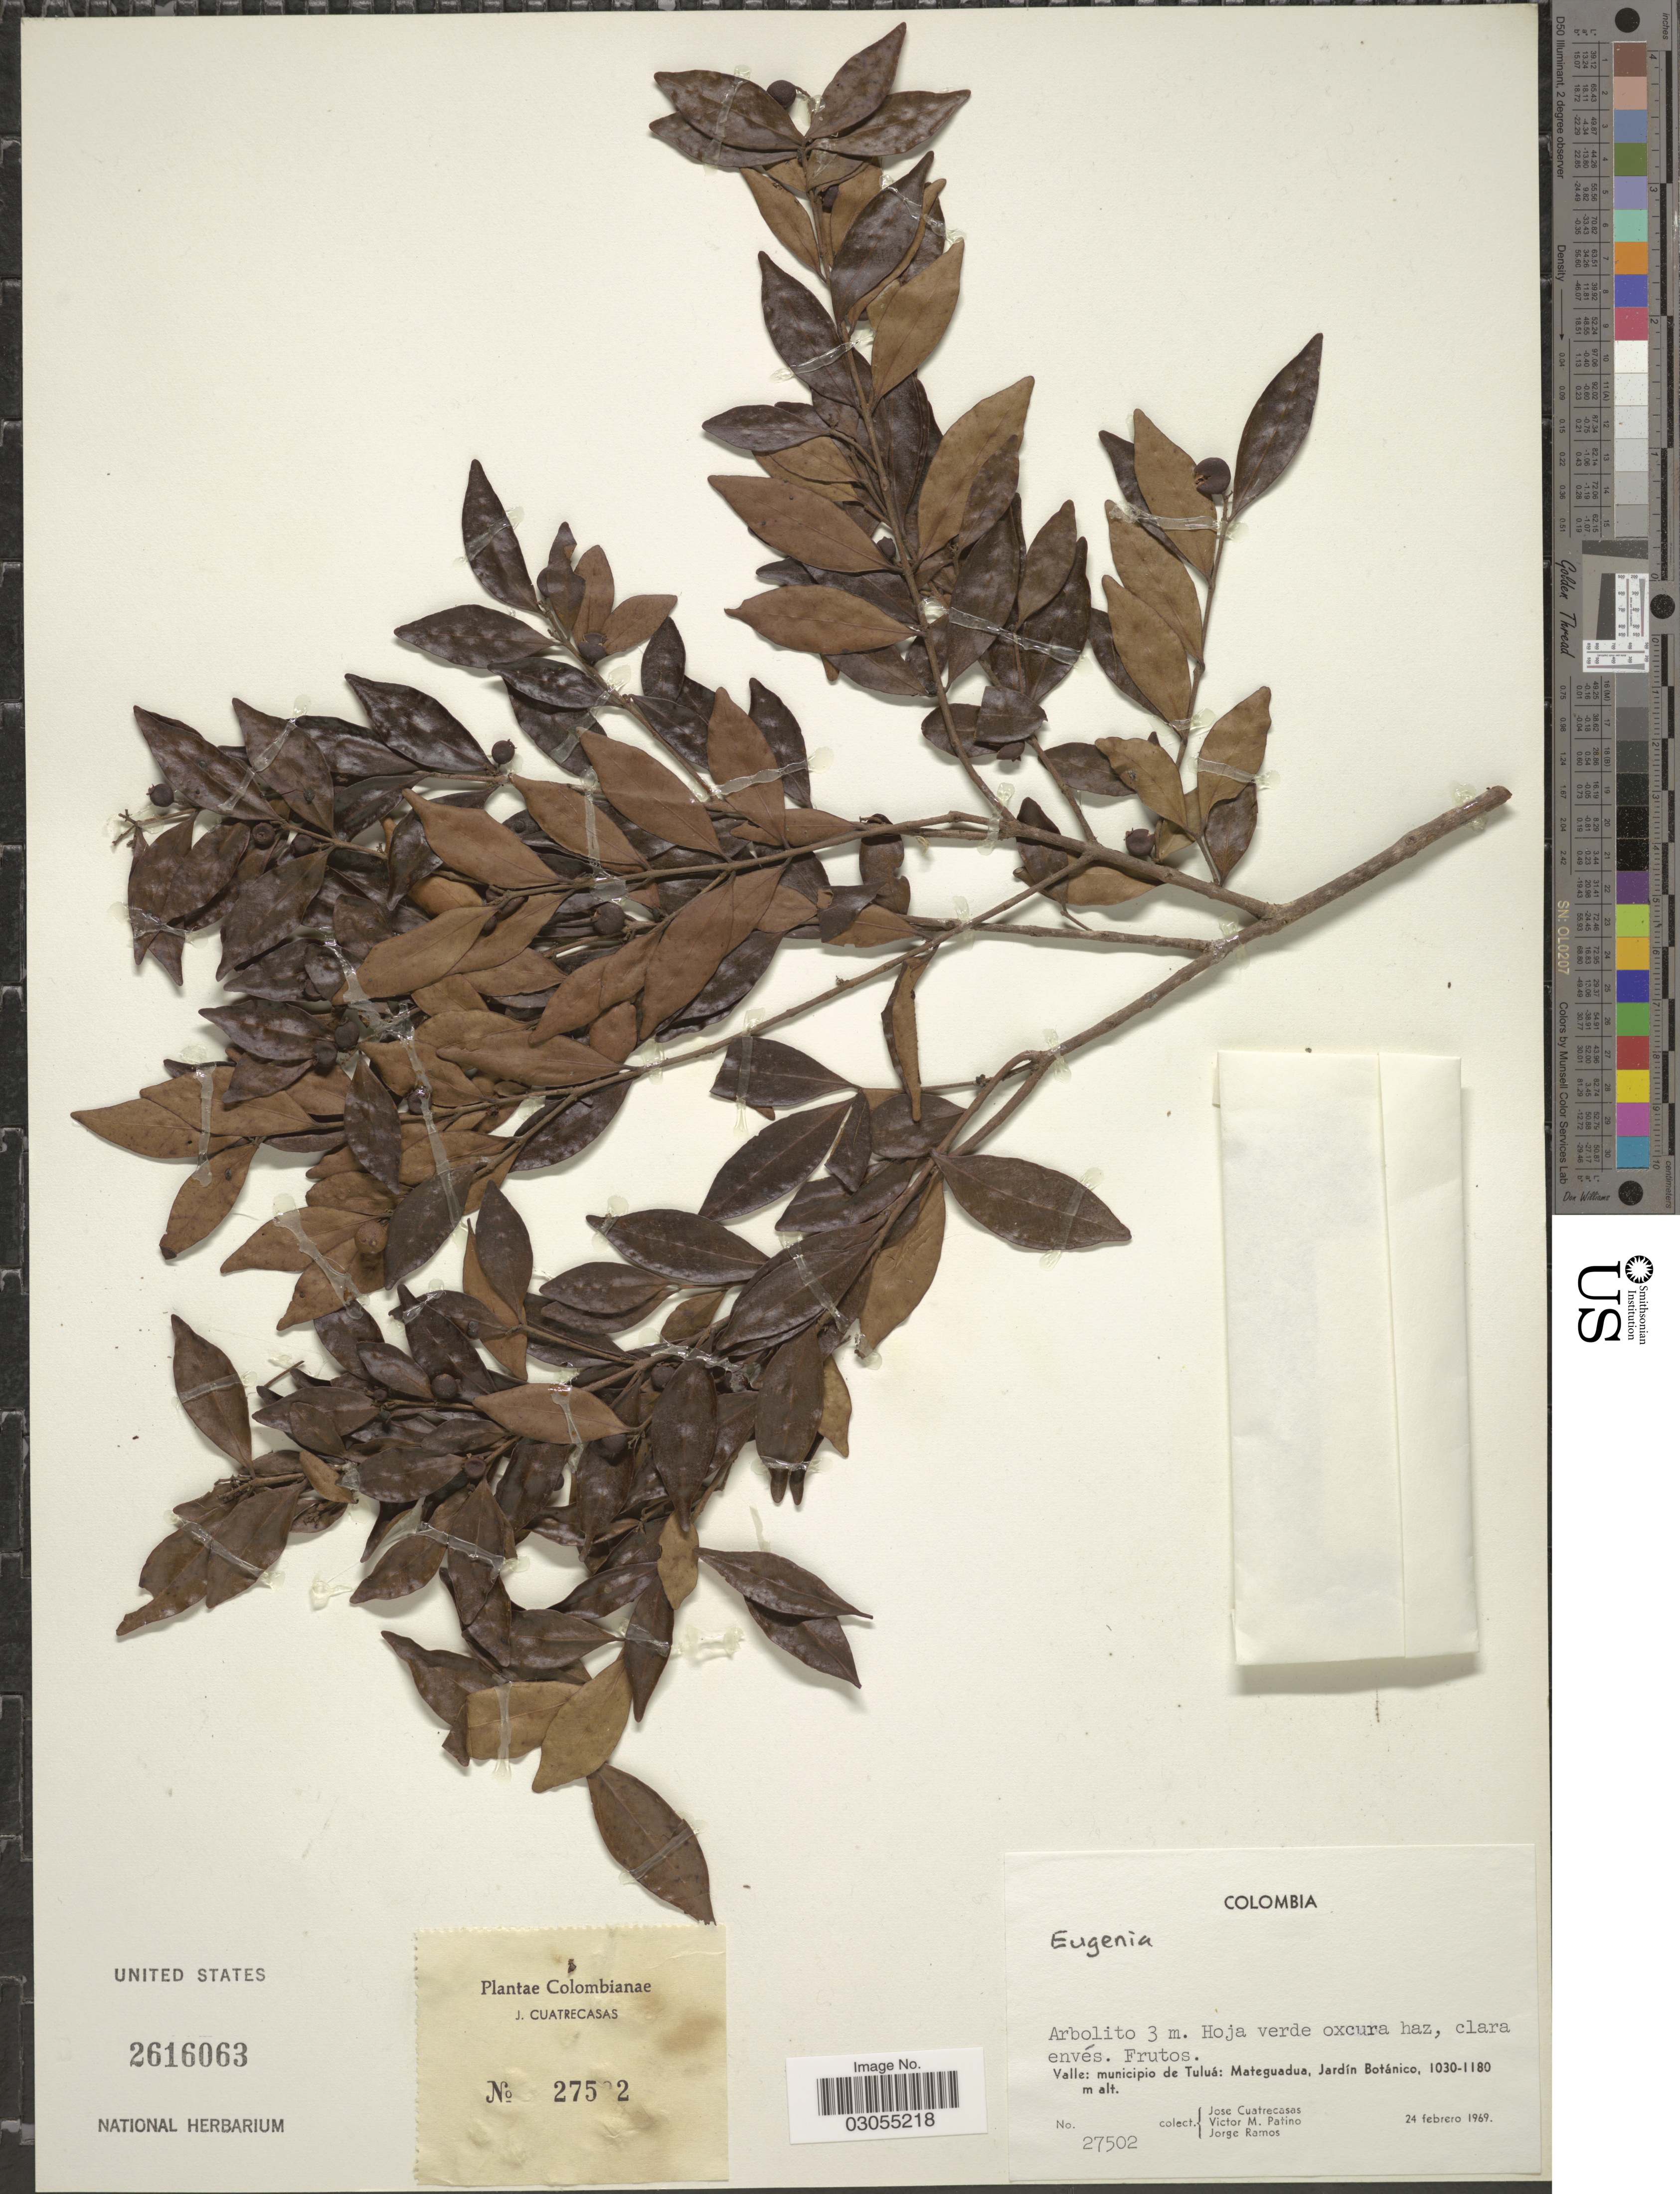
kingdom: Plantae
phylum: Tracheophyta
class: Magnoliopsida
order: Myrtales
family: Myrtaceae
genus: Eugenia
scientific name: Eugenia sp.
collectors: J. Cuatrecasas & J. Ramos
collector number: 27502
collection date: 1969-02-24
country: Colombia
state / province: Valle del Cauca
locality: Valle: municipio de Tuluá: Mateguadua, Jardín Botánico.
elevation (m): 1030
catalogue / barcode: US 2616063